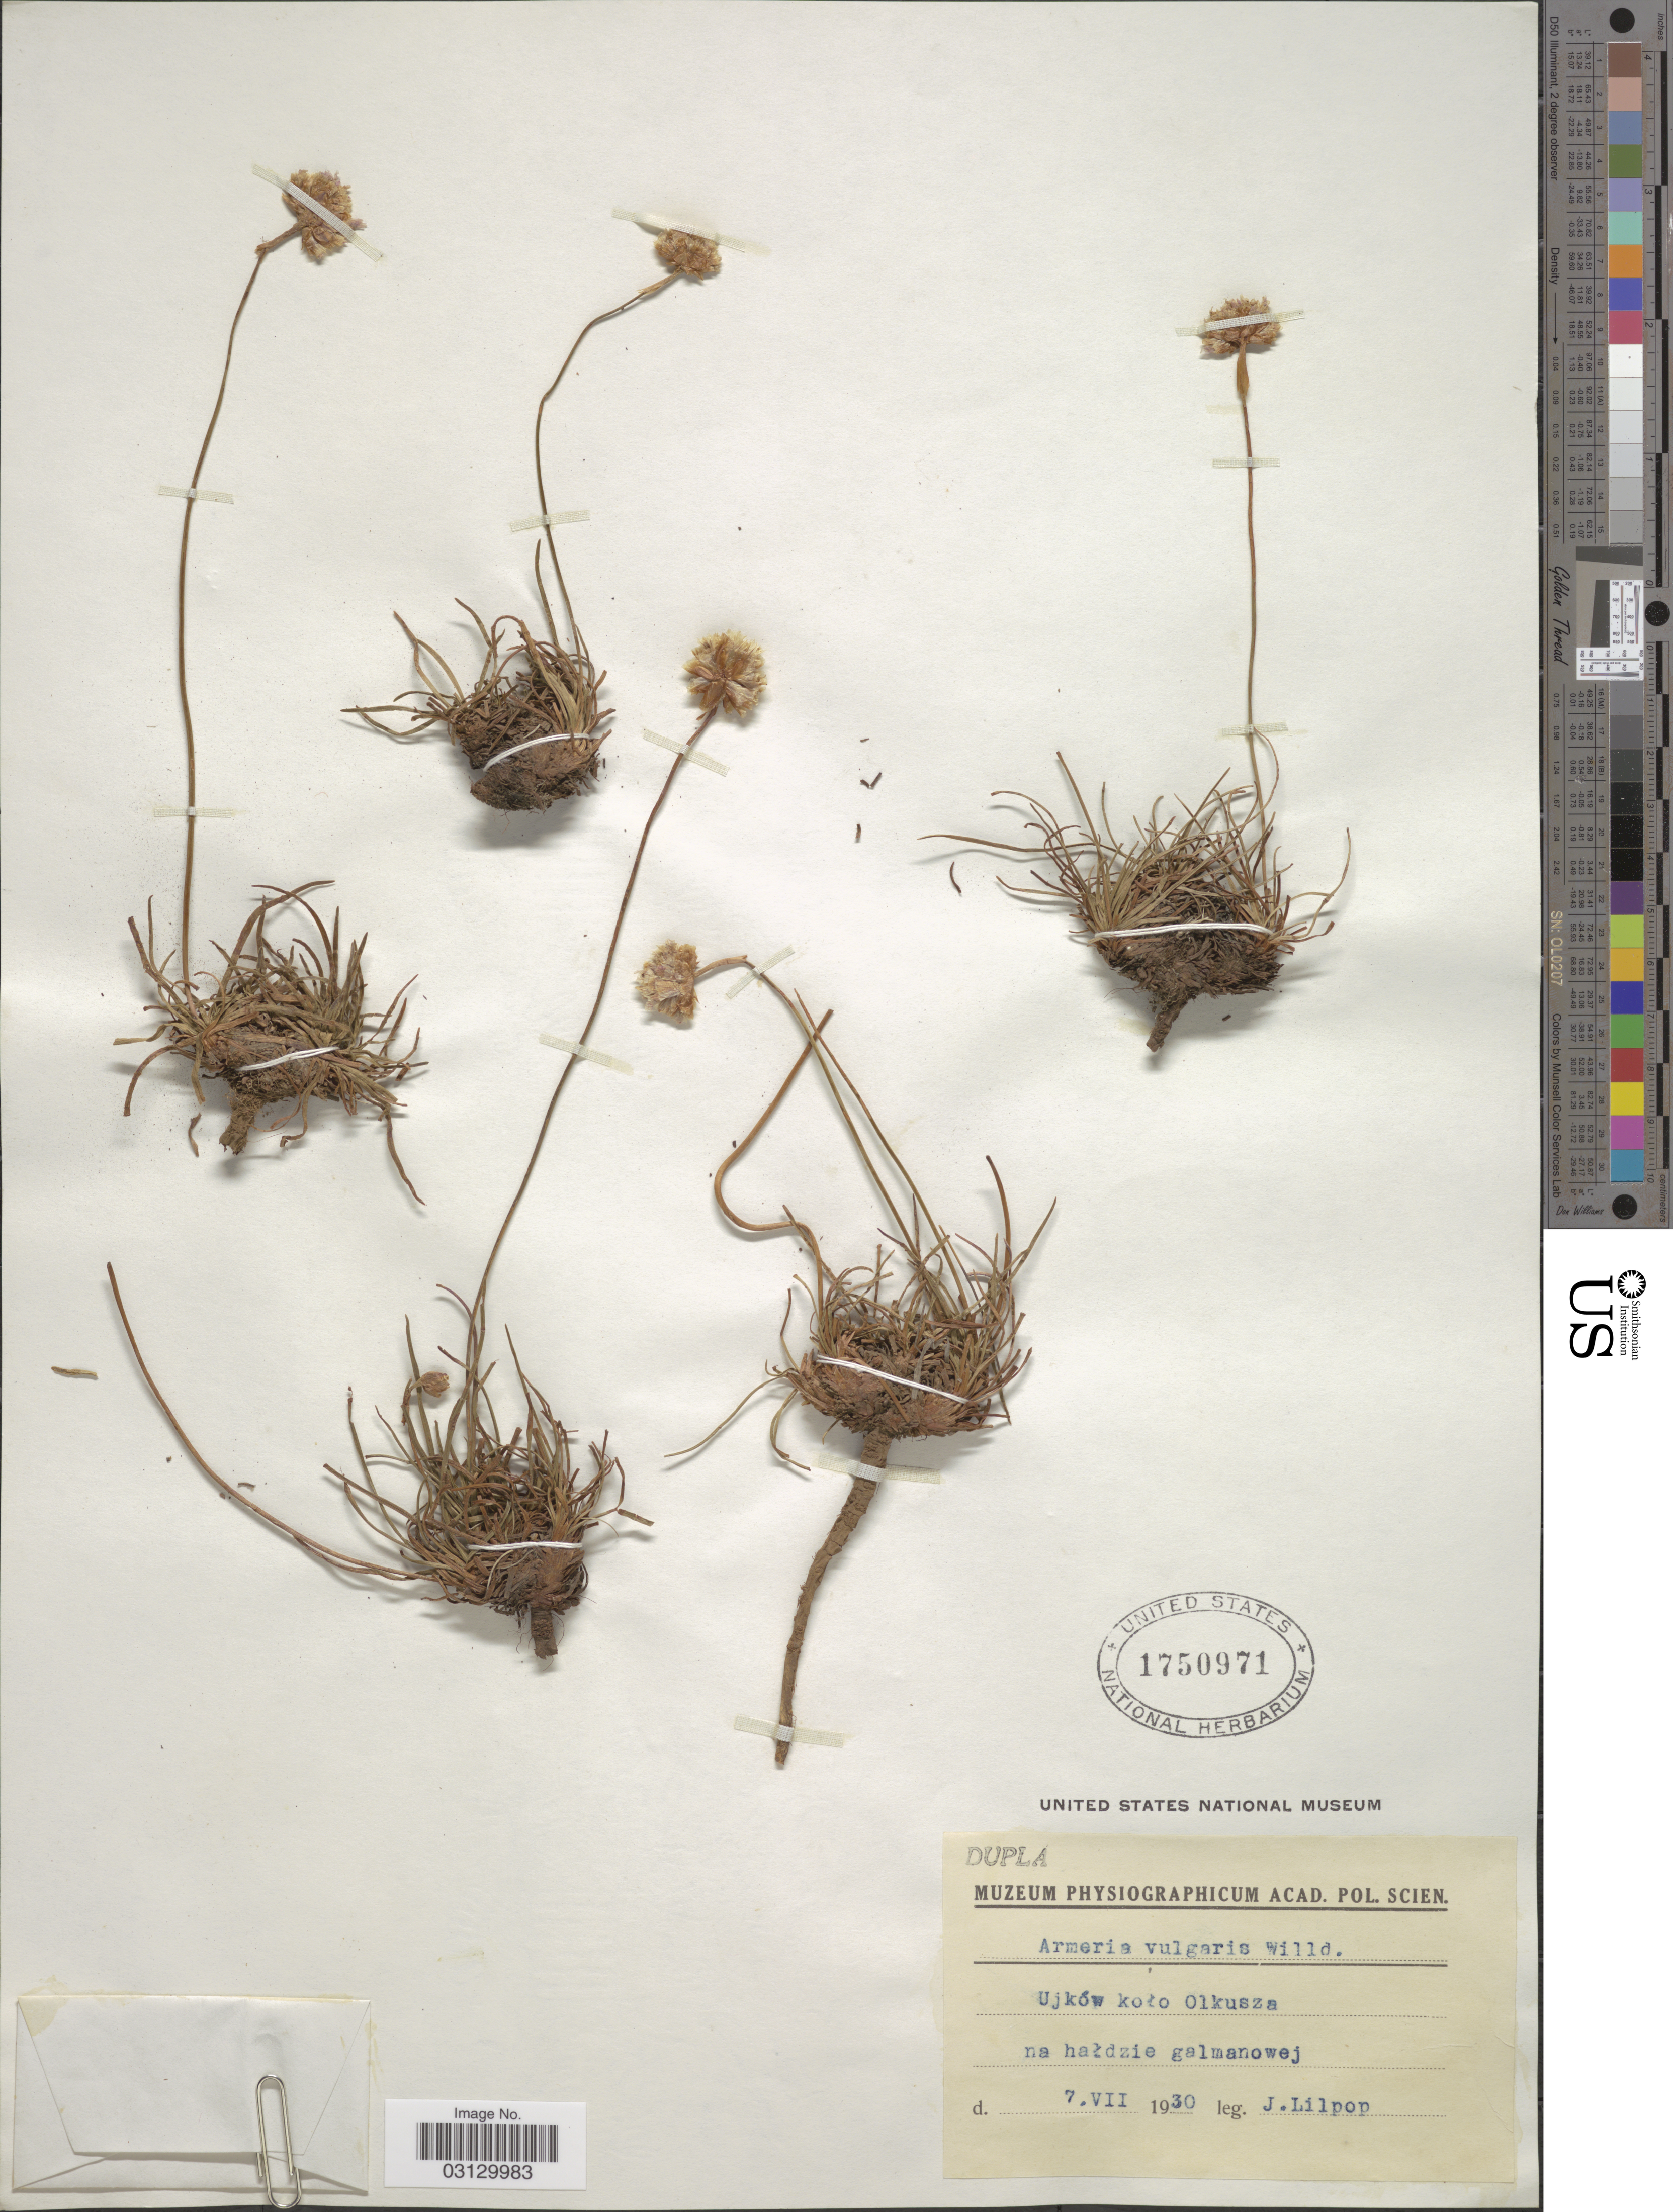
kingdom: Plantae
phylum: Tracheophyta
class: Magnoliopsida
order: Caryophyllales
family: Plumbaginaceae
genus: Armeria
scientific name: Armeria maritima subsp. maritima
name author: (Mill.) Willd.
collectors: J. Lilpop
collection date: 1930-07-07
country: Poland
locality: Ujków koło [interpreted] Olkusza na hałdzie galmanowej.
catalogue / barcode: US 1750971